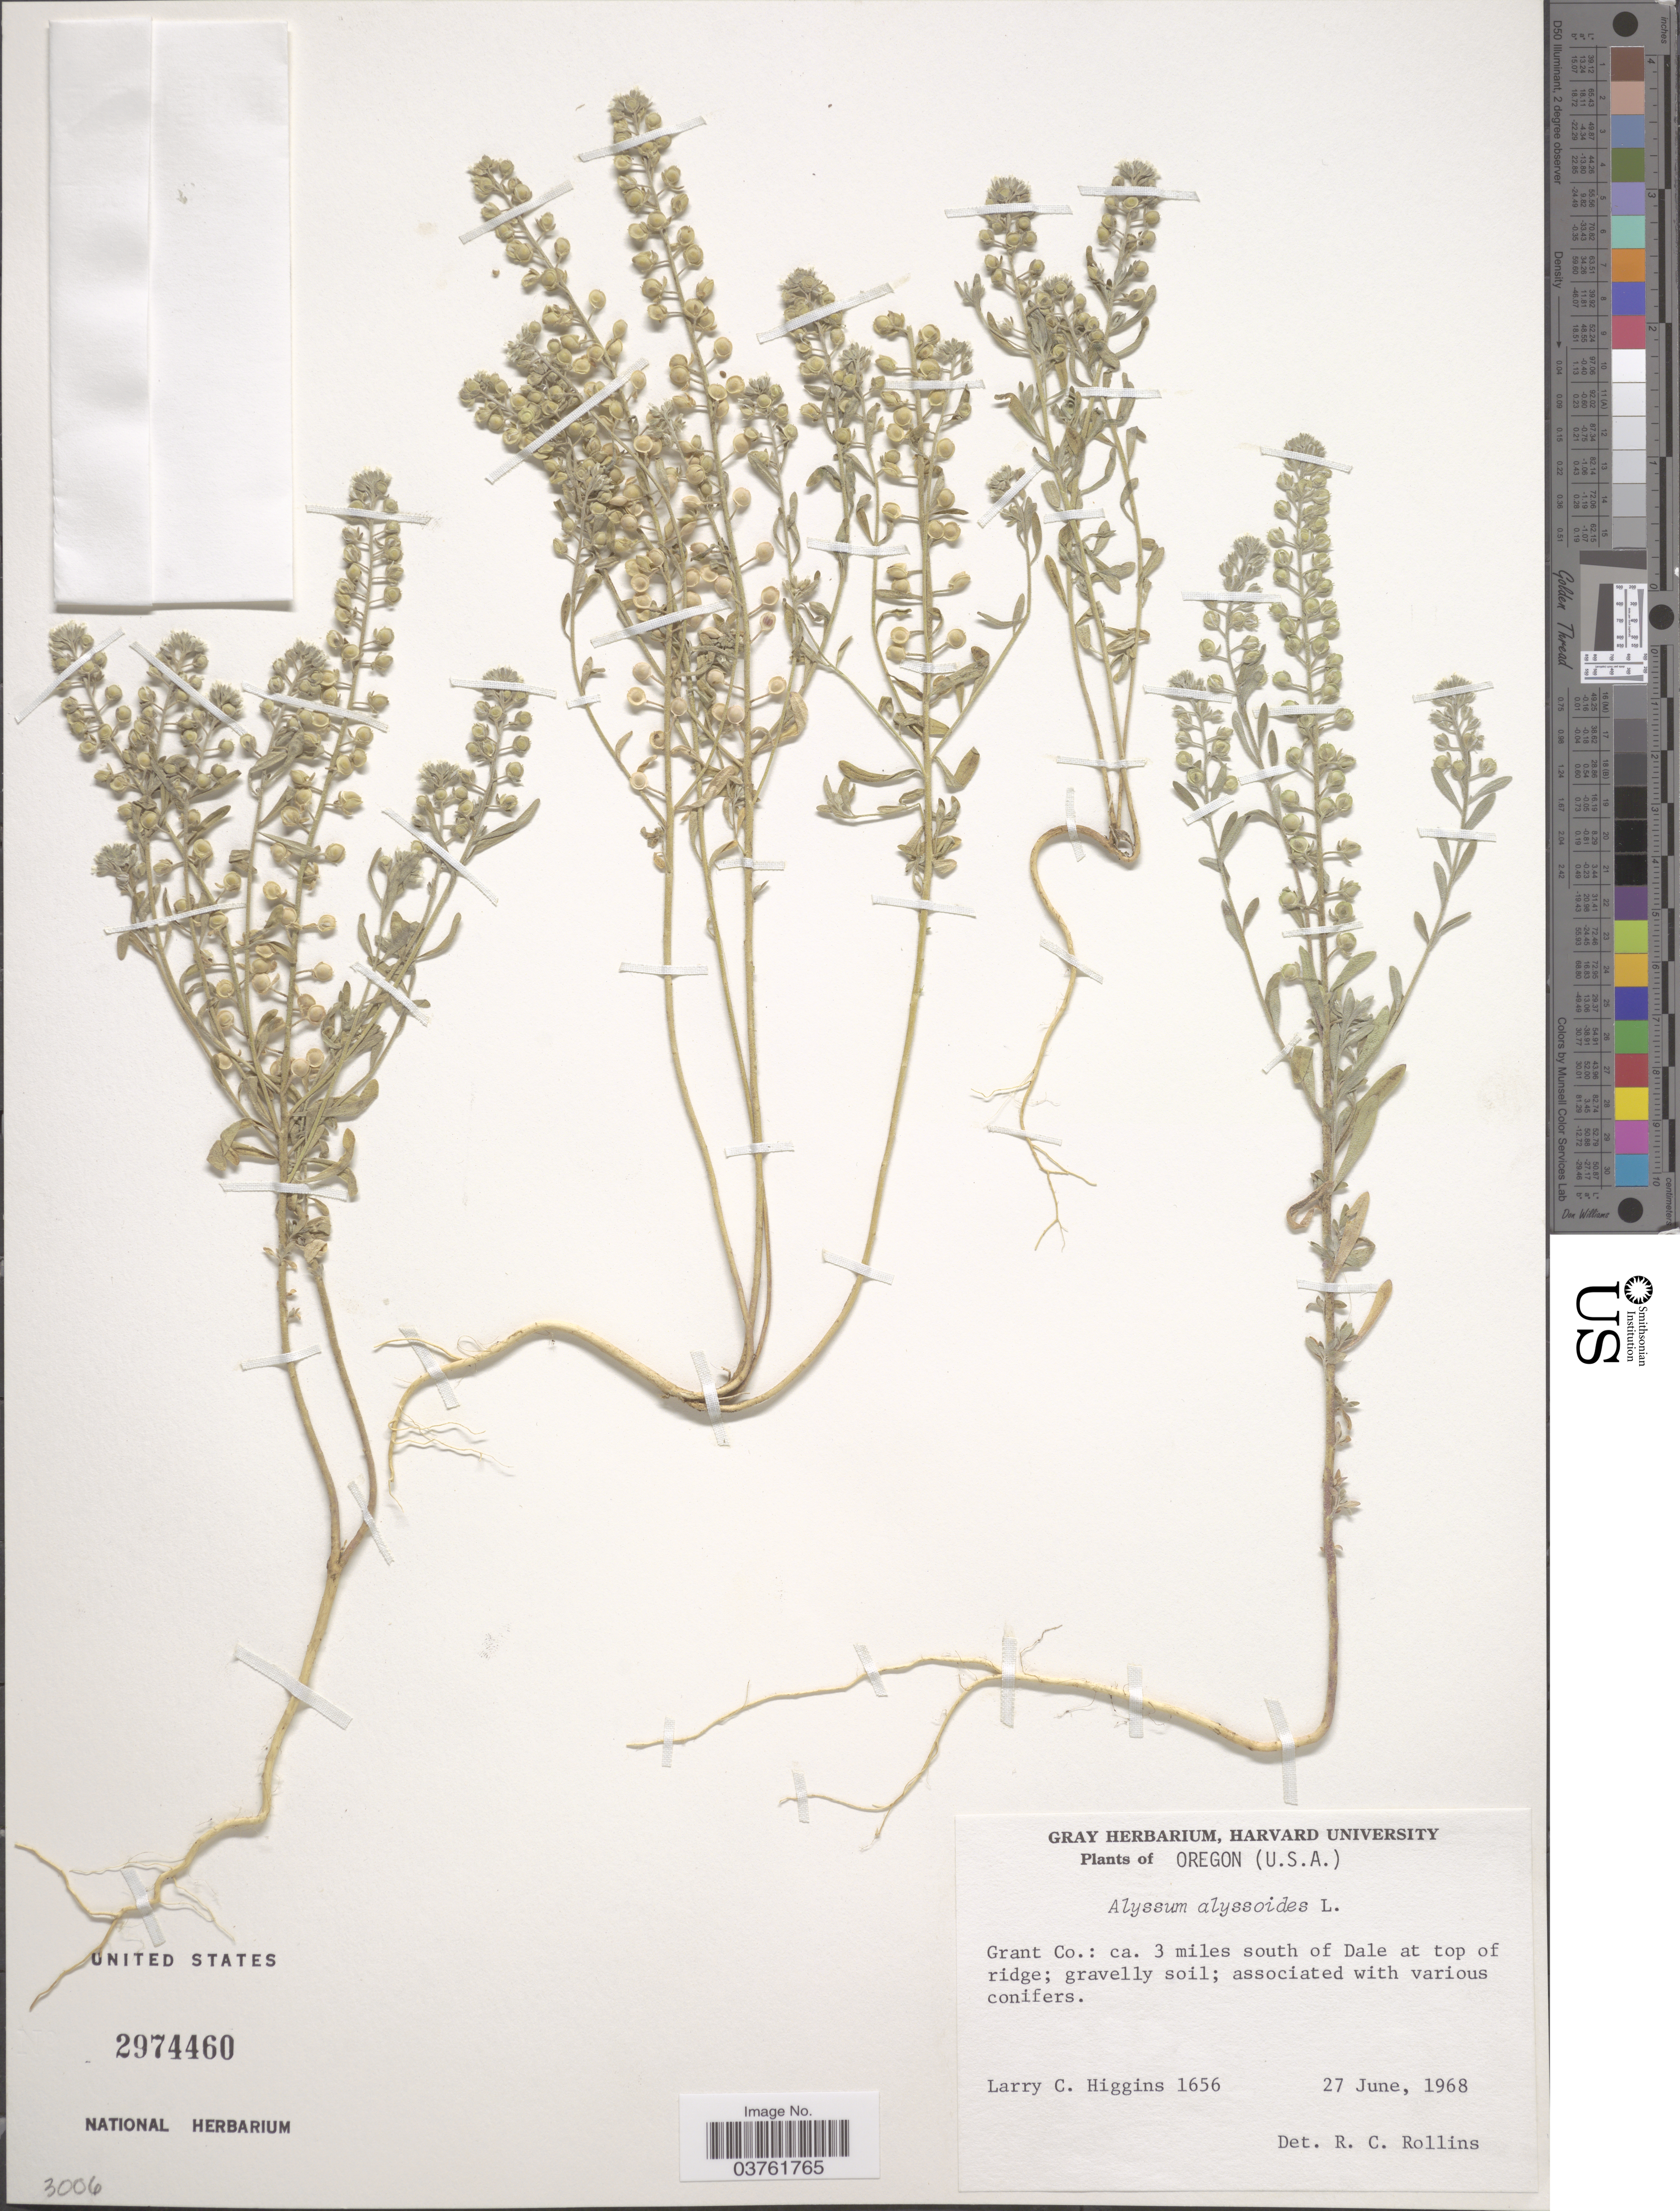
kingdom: Plantae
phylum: Tracheophyta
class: Magnoliopsida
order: Brassicales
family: Brassicaceae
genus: Alyssum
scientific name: Alyssum alyssoides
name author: (L.) L.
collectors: L. Higgins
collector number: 1656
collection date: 1968-06-27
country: United States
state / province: Oregon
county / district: Grant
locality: Grant Co.: ca. 3 miles south of Dale at top of ridge.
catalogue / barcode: US 2974460